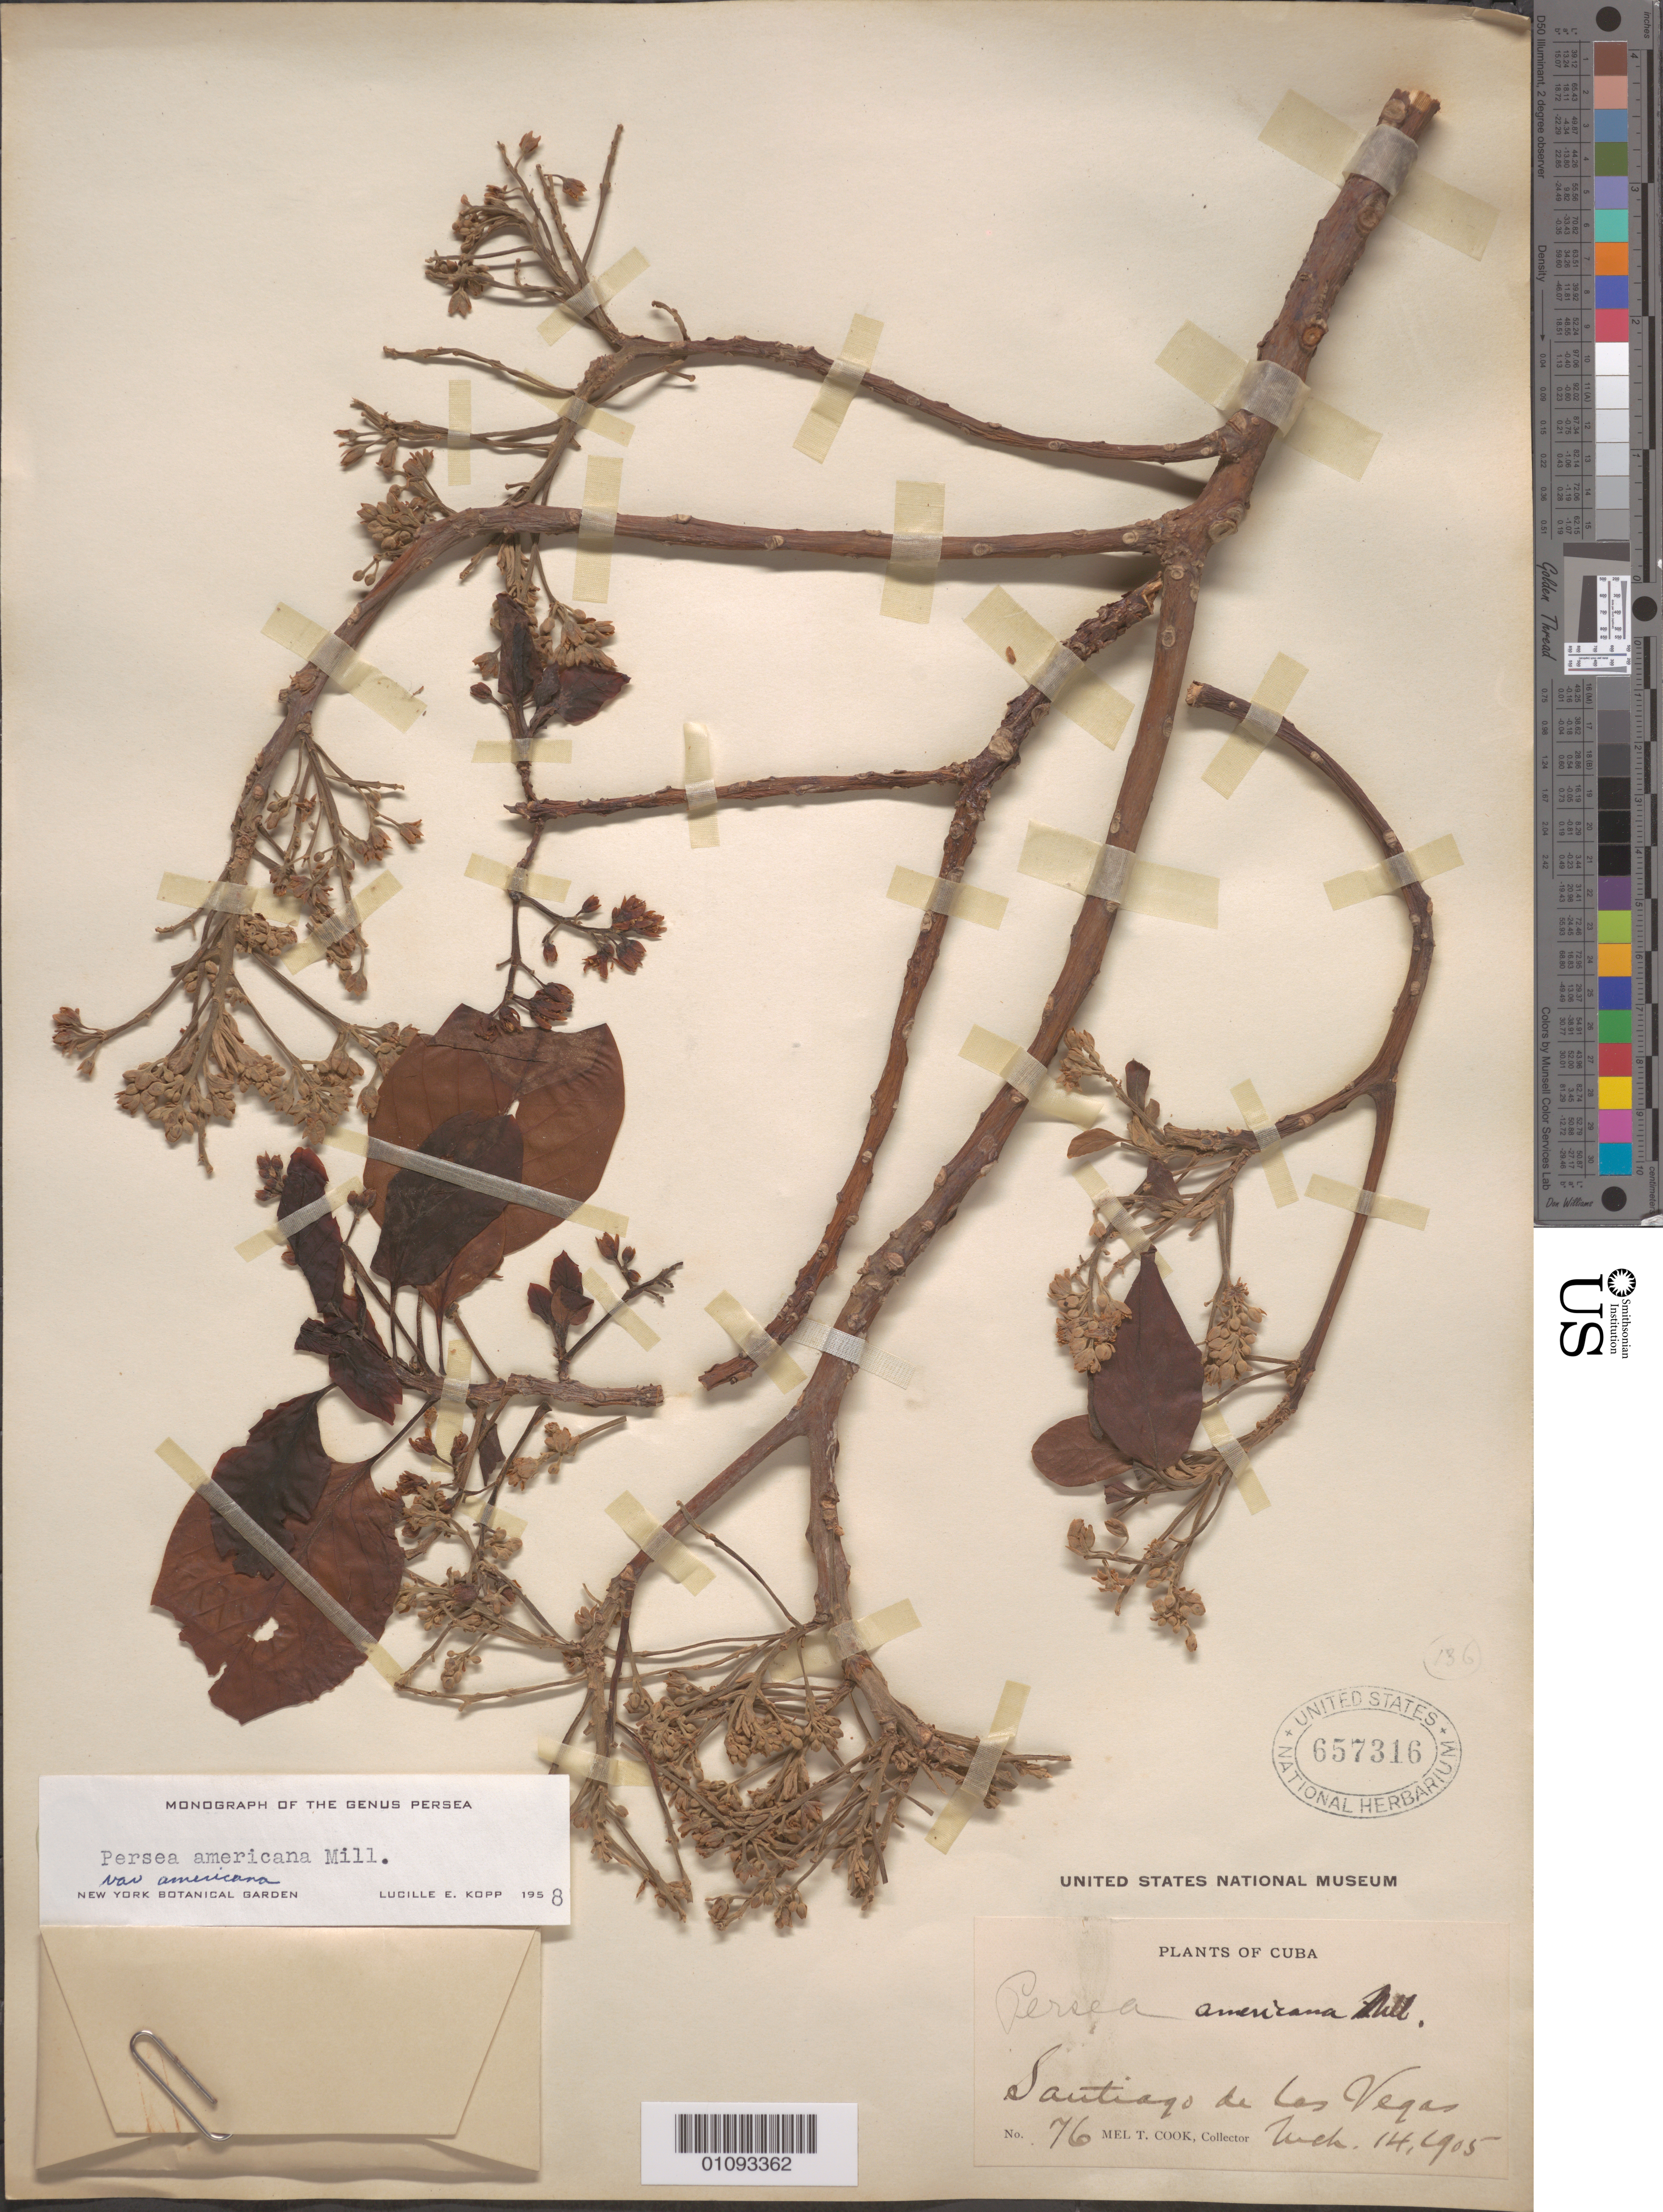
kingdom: Plantae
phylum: Tracheophyta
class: Magnoliopsida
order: Laurales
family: Lauraceae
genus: Persea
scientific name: Persea americana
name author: Mill.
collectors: M. T. Cook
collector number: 76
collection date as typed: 14 Feb 1905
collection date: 1905-02-14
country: Cuba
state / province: La Habana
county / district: Municipio Boyeros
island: Cuba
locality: Santiago de Las Vegas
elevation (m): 97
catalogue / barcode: US 657316